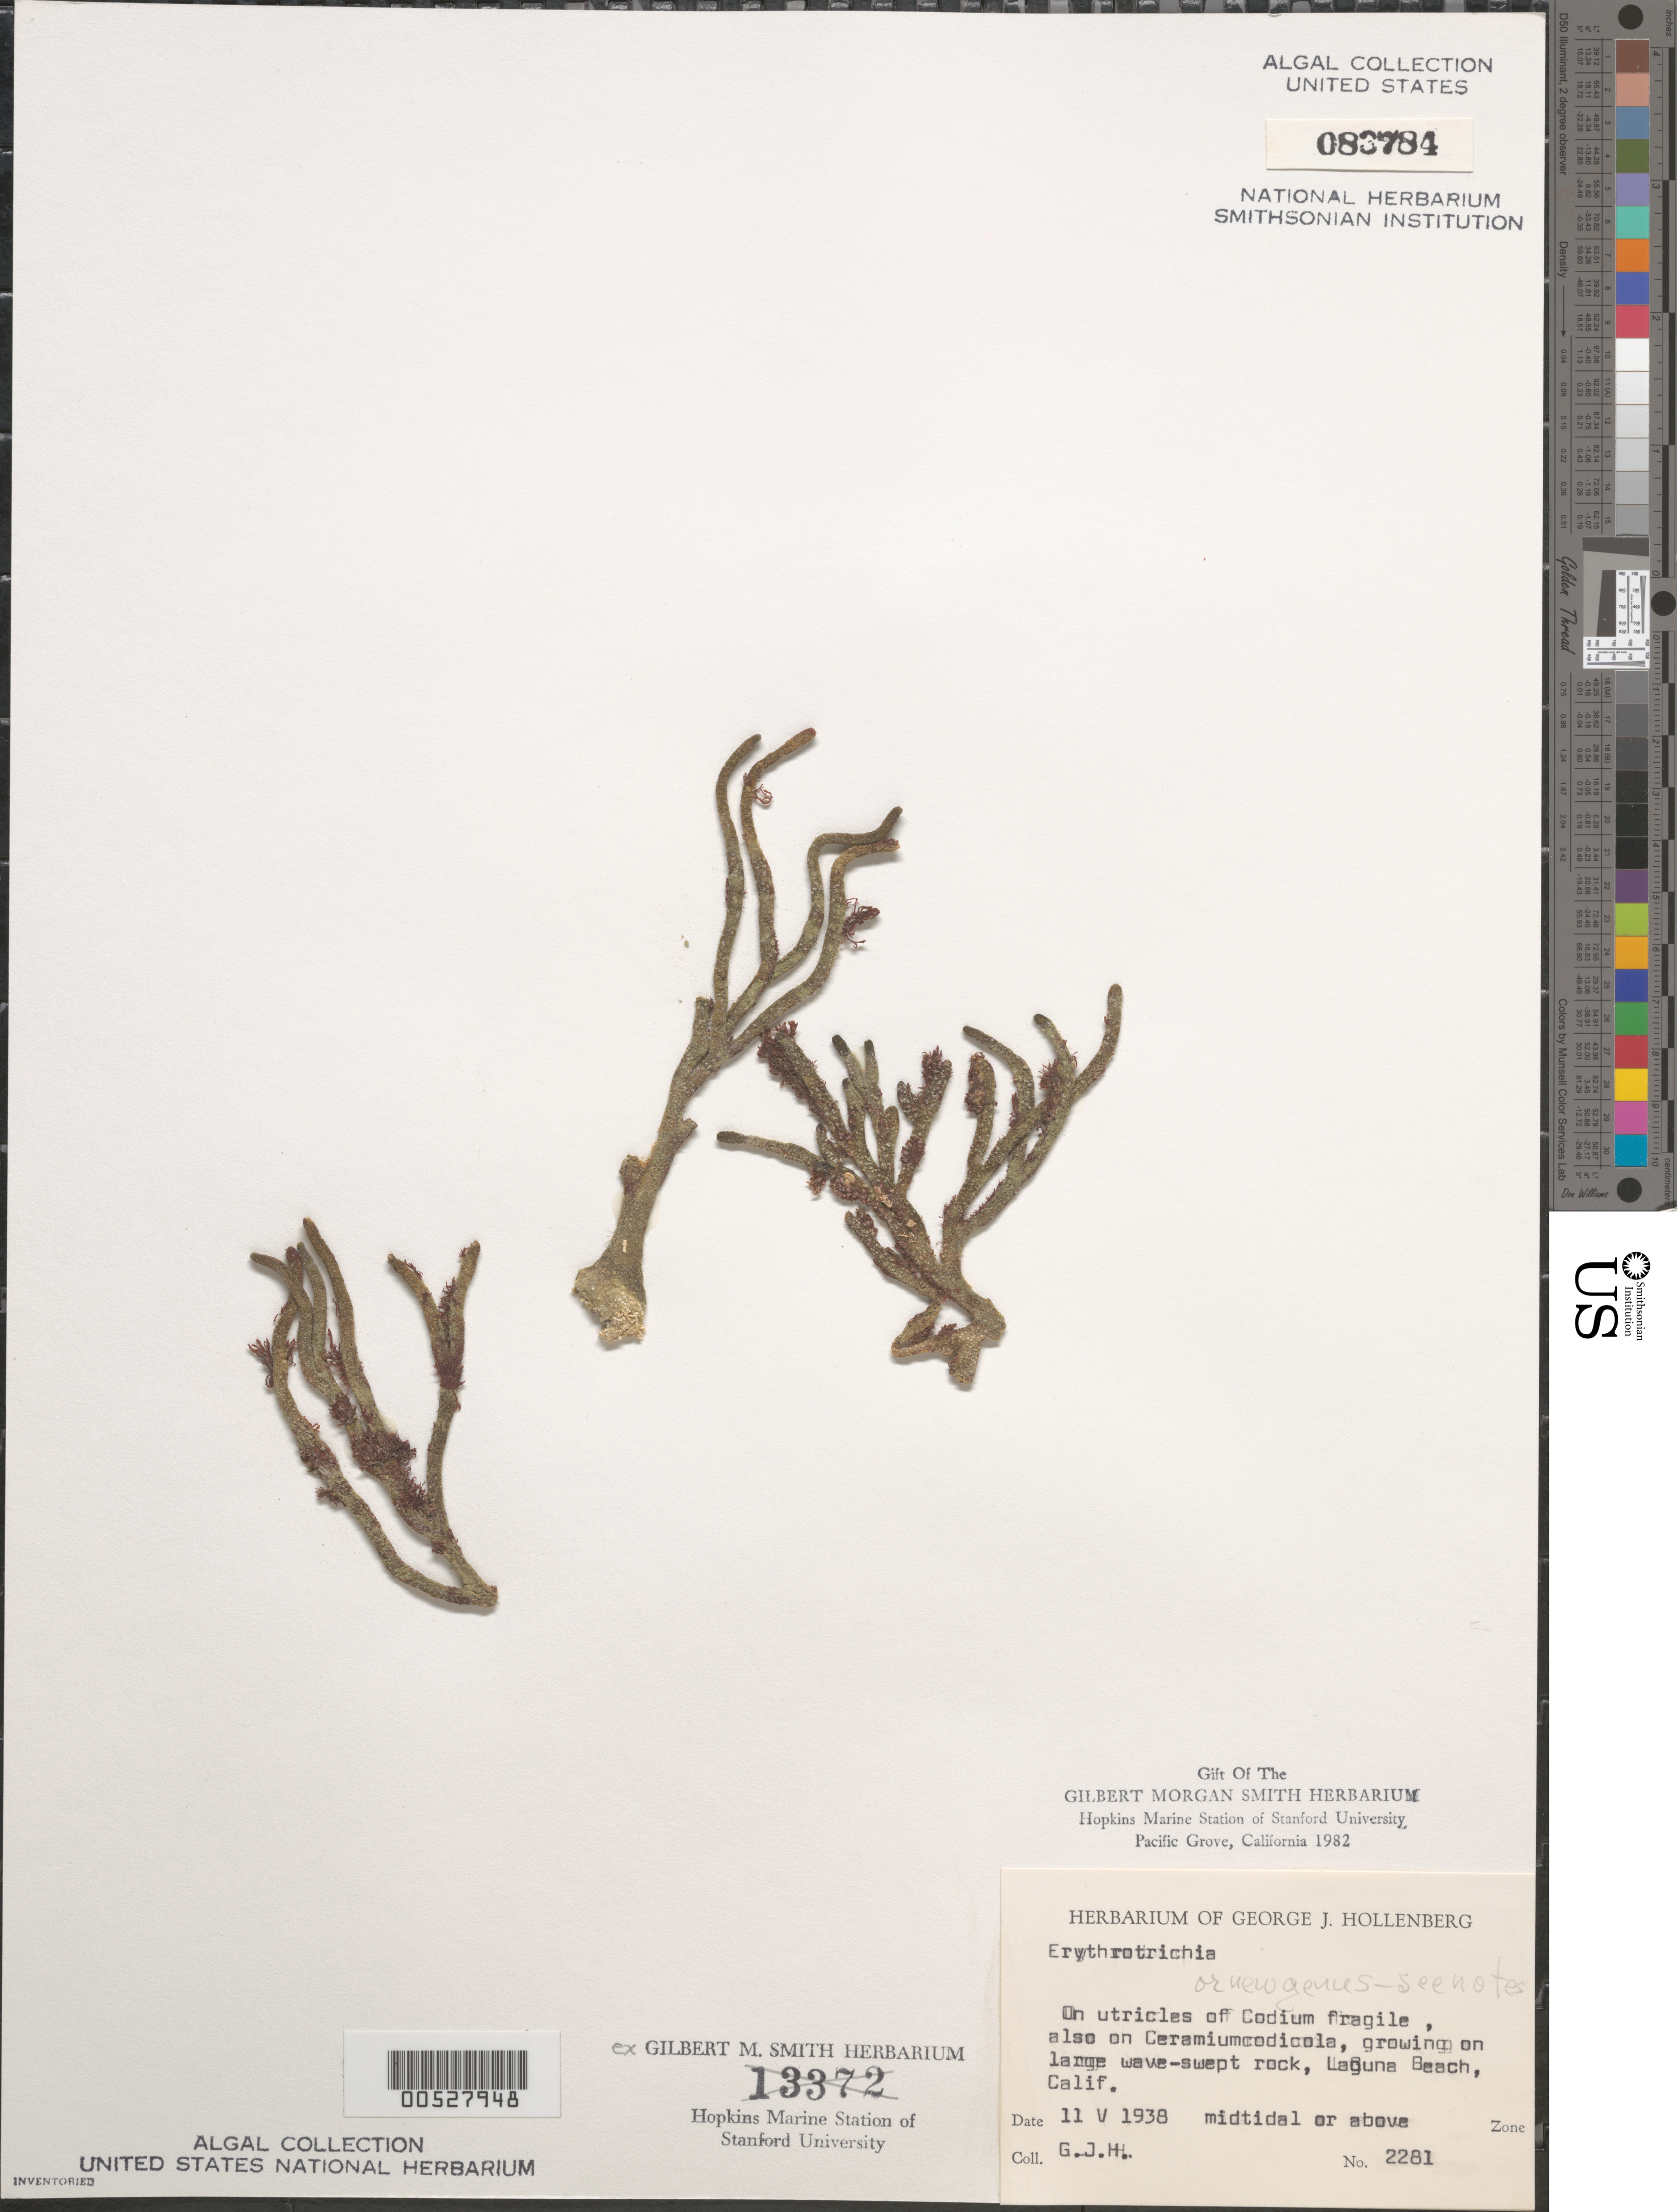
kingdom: Plantae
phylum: Rhodophyta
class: Compsopogonophyceae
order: Erythropeltidales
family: Erythrotrichiaceae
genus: Erythrotrichia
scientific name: Erythrotrichia sp.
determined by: Hollenberg, George J.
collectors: G. Hollenberg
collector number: GJH 2281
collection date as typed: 11 May 1938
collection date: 1938-05-11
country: United States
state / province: California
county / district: Orange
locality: Laguna Beach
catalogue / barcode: US 83784